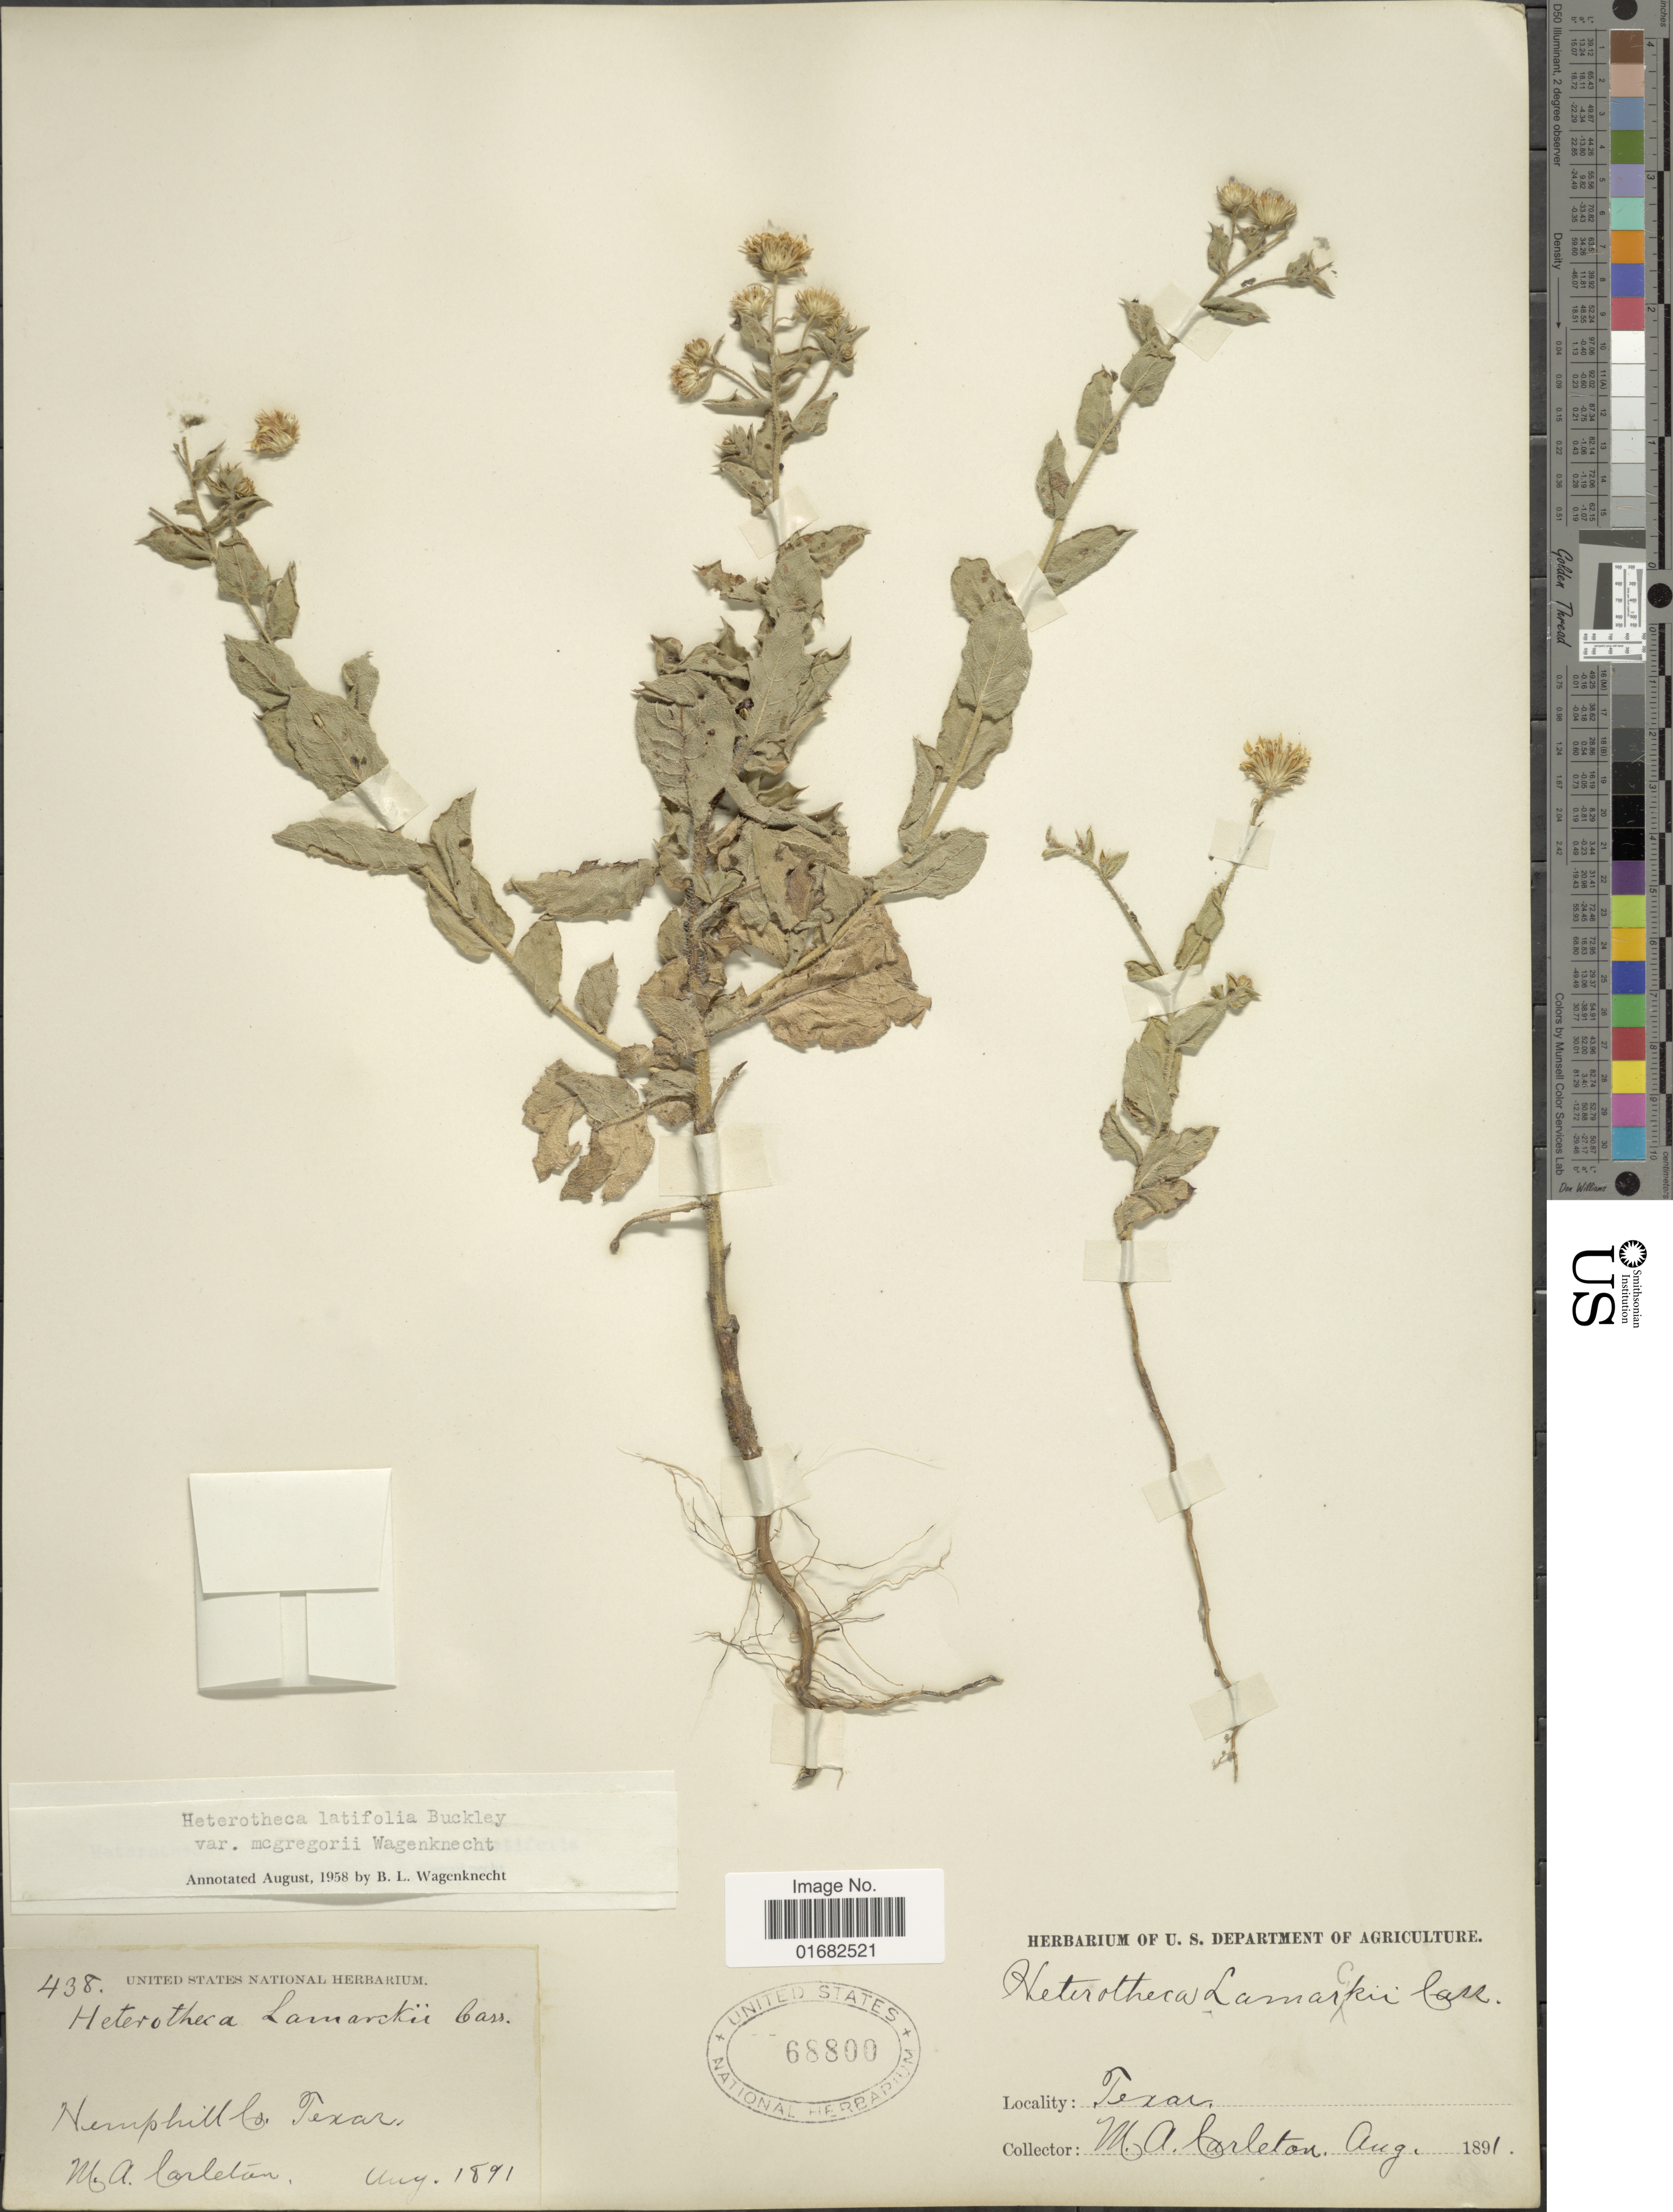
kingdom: Plantae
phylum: Tracheophyta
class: Magnoliopsida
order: Asterales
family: Asteraceae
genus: Heterotheca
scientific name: Heterotheca latifolia var. macgregoris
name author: B. Wagenkn.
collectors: M. A. Carleton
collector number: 438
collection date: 1891-08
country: United States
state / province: Texas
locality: Hemphill Co.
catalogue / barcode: US 68800